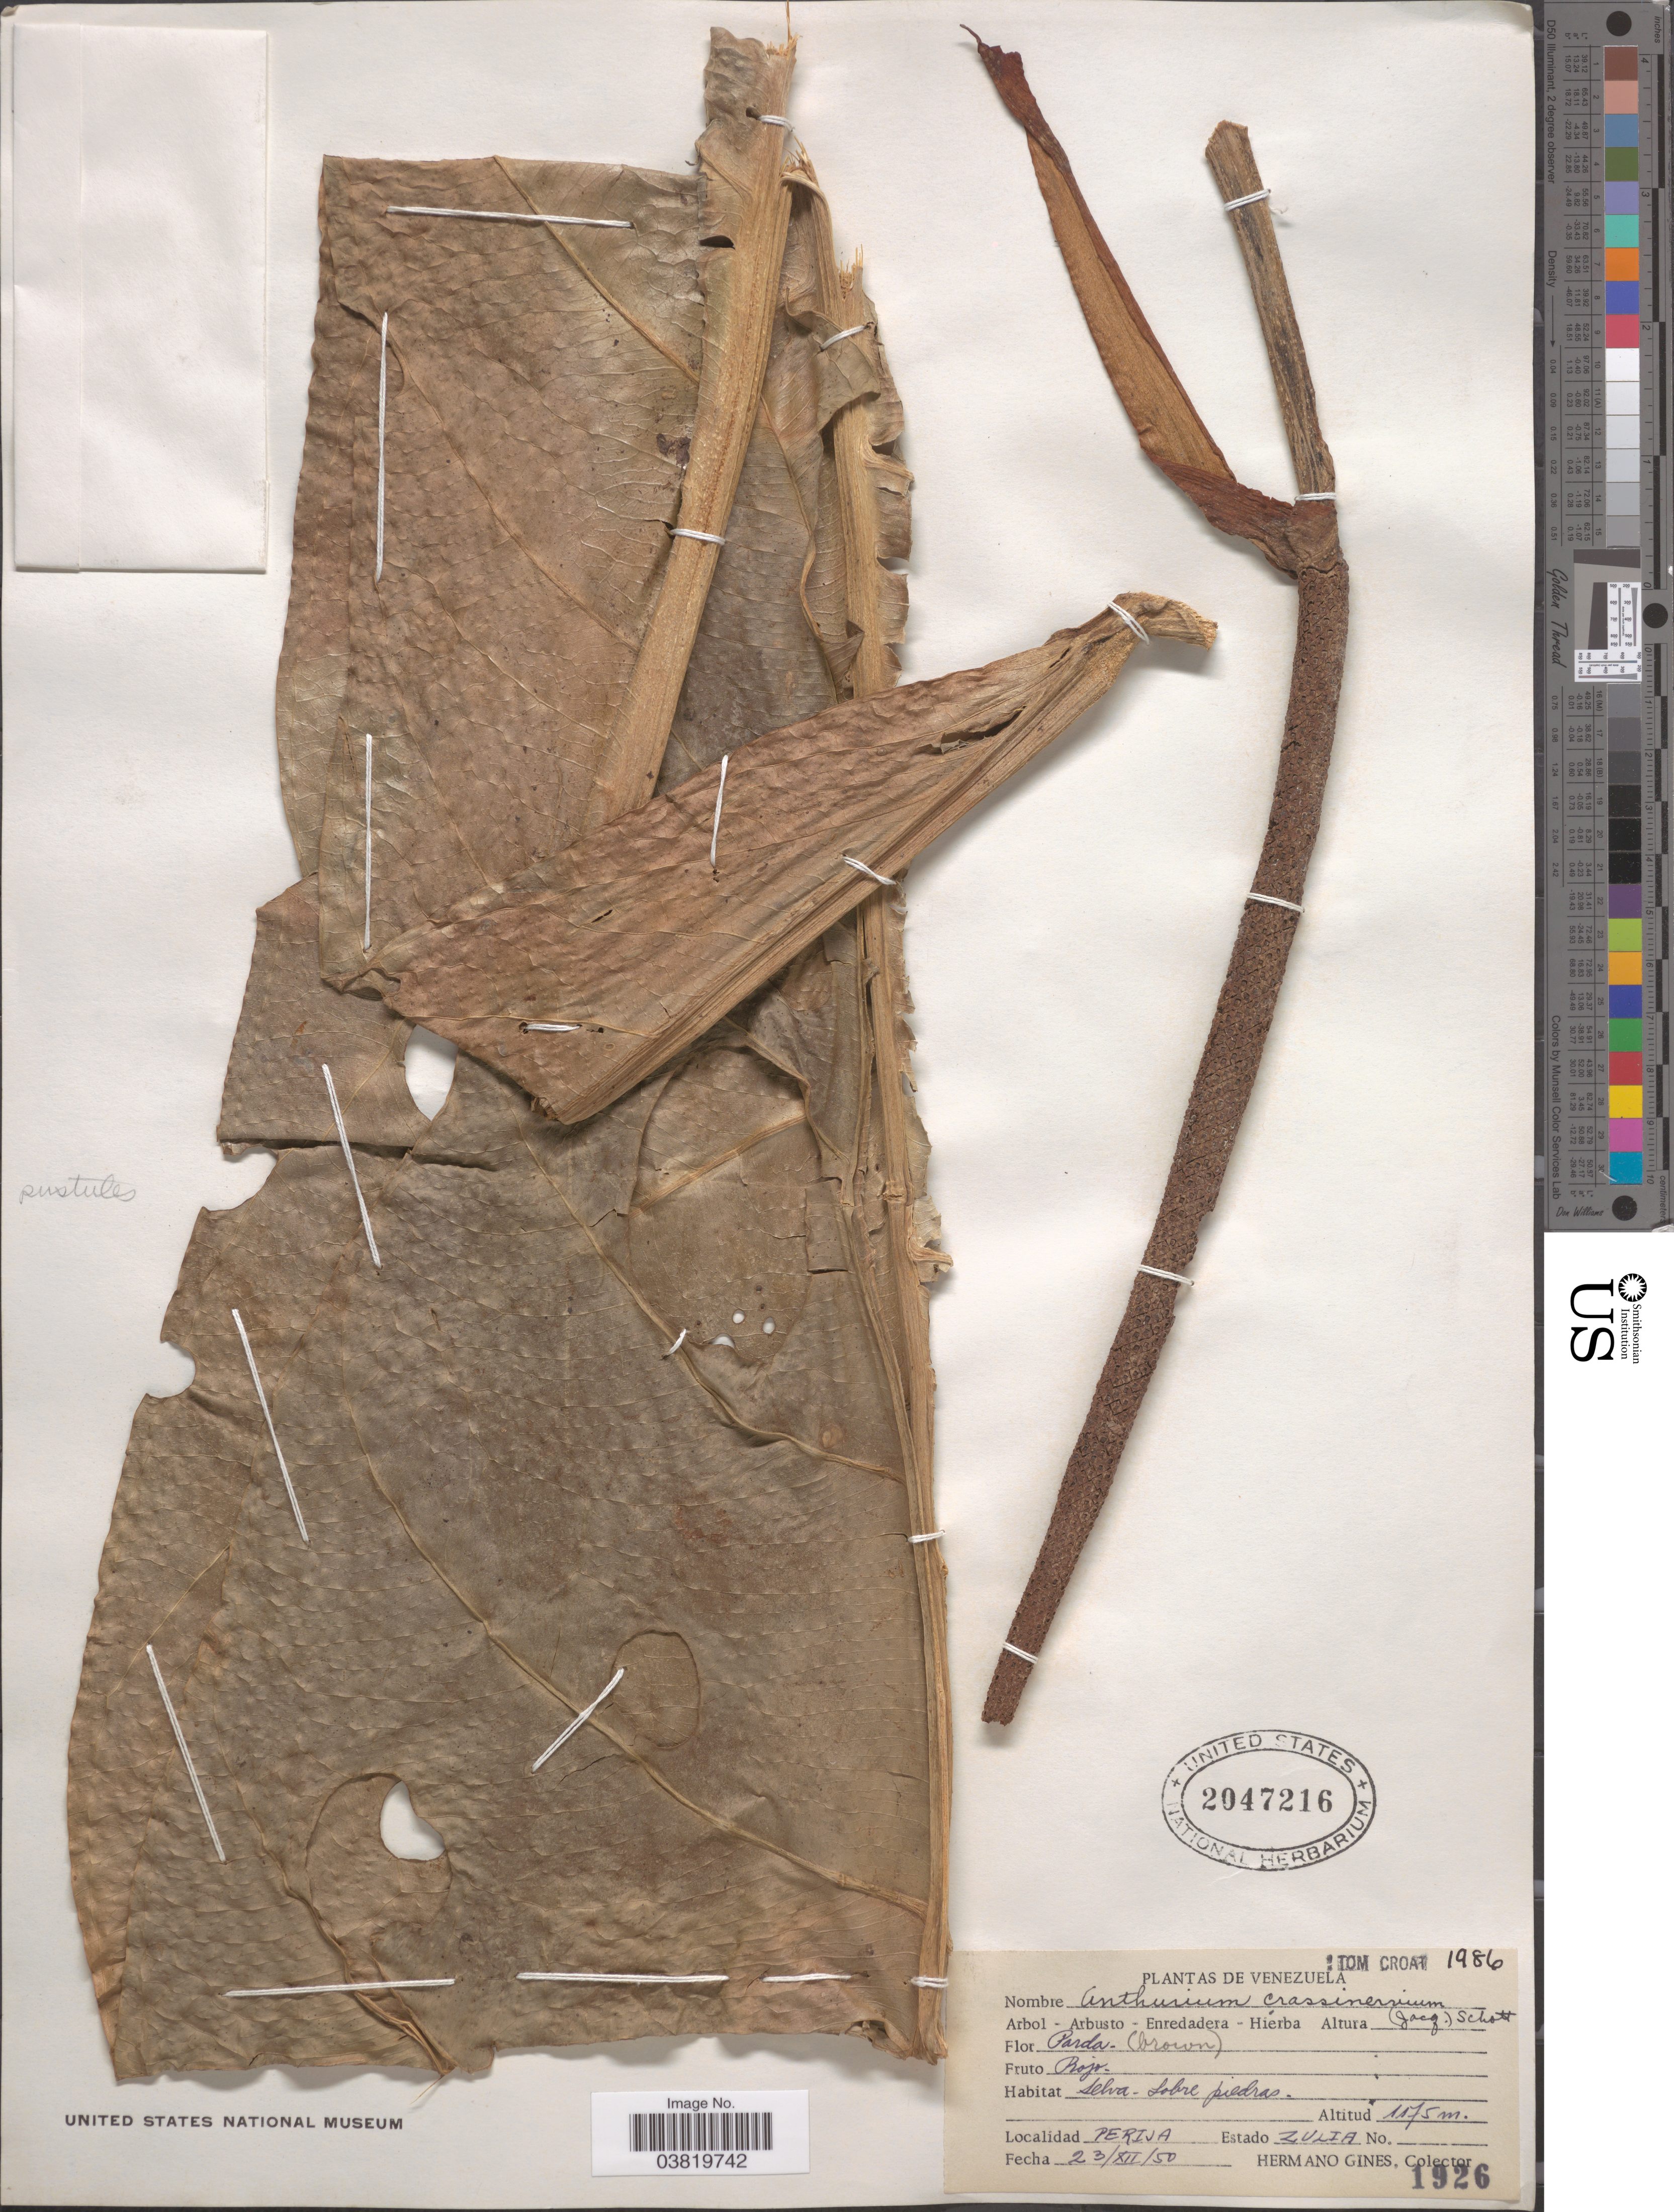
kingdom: Plantae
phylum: Tracheophyta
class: Liliopsida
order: Alismatales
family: Araceae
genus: Anthurium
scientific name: Anthurium crassinervium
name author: (Jacq.) Schott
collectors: Bro. Gines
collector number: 1926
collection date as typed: Transcribed d/m/y: 23/12/50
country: Venezuela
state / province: Zulia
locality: Perija.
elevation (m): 1175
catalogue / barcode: US 2047216